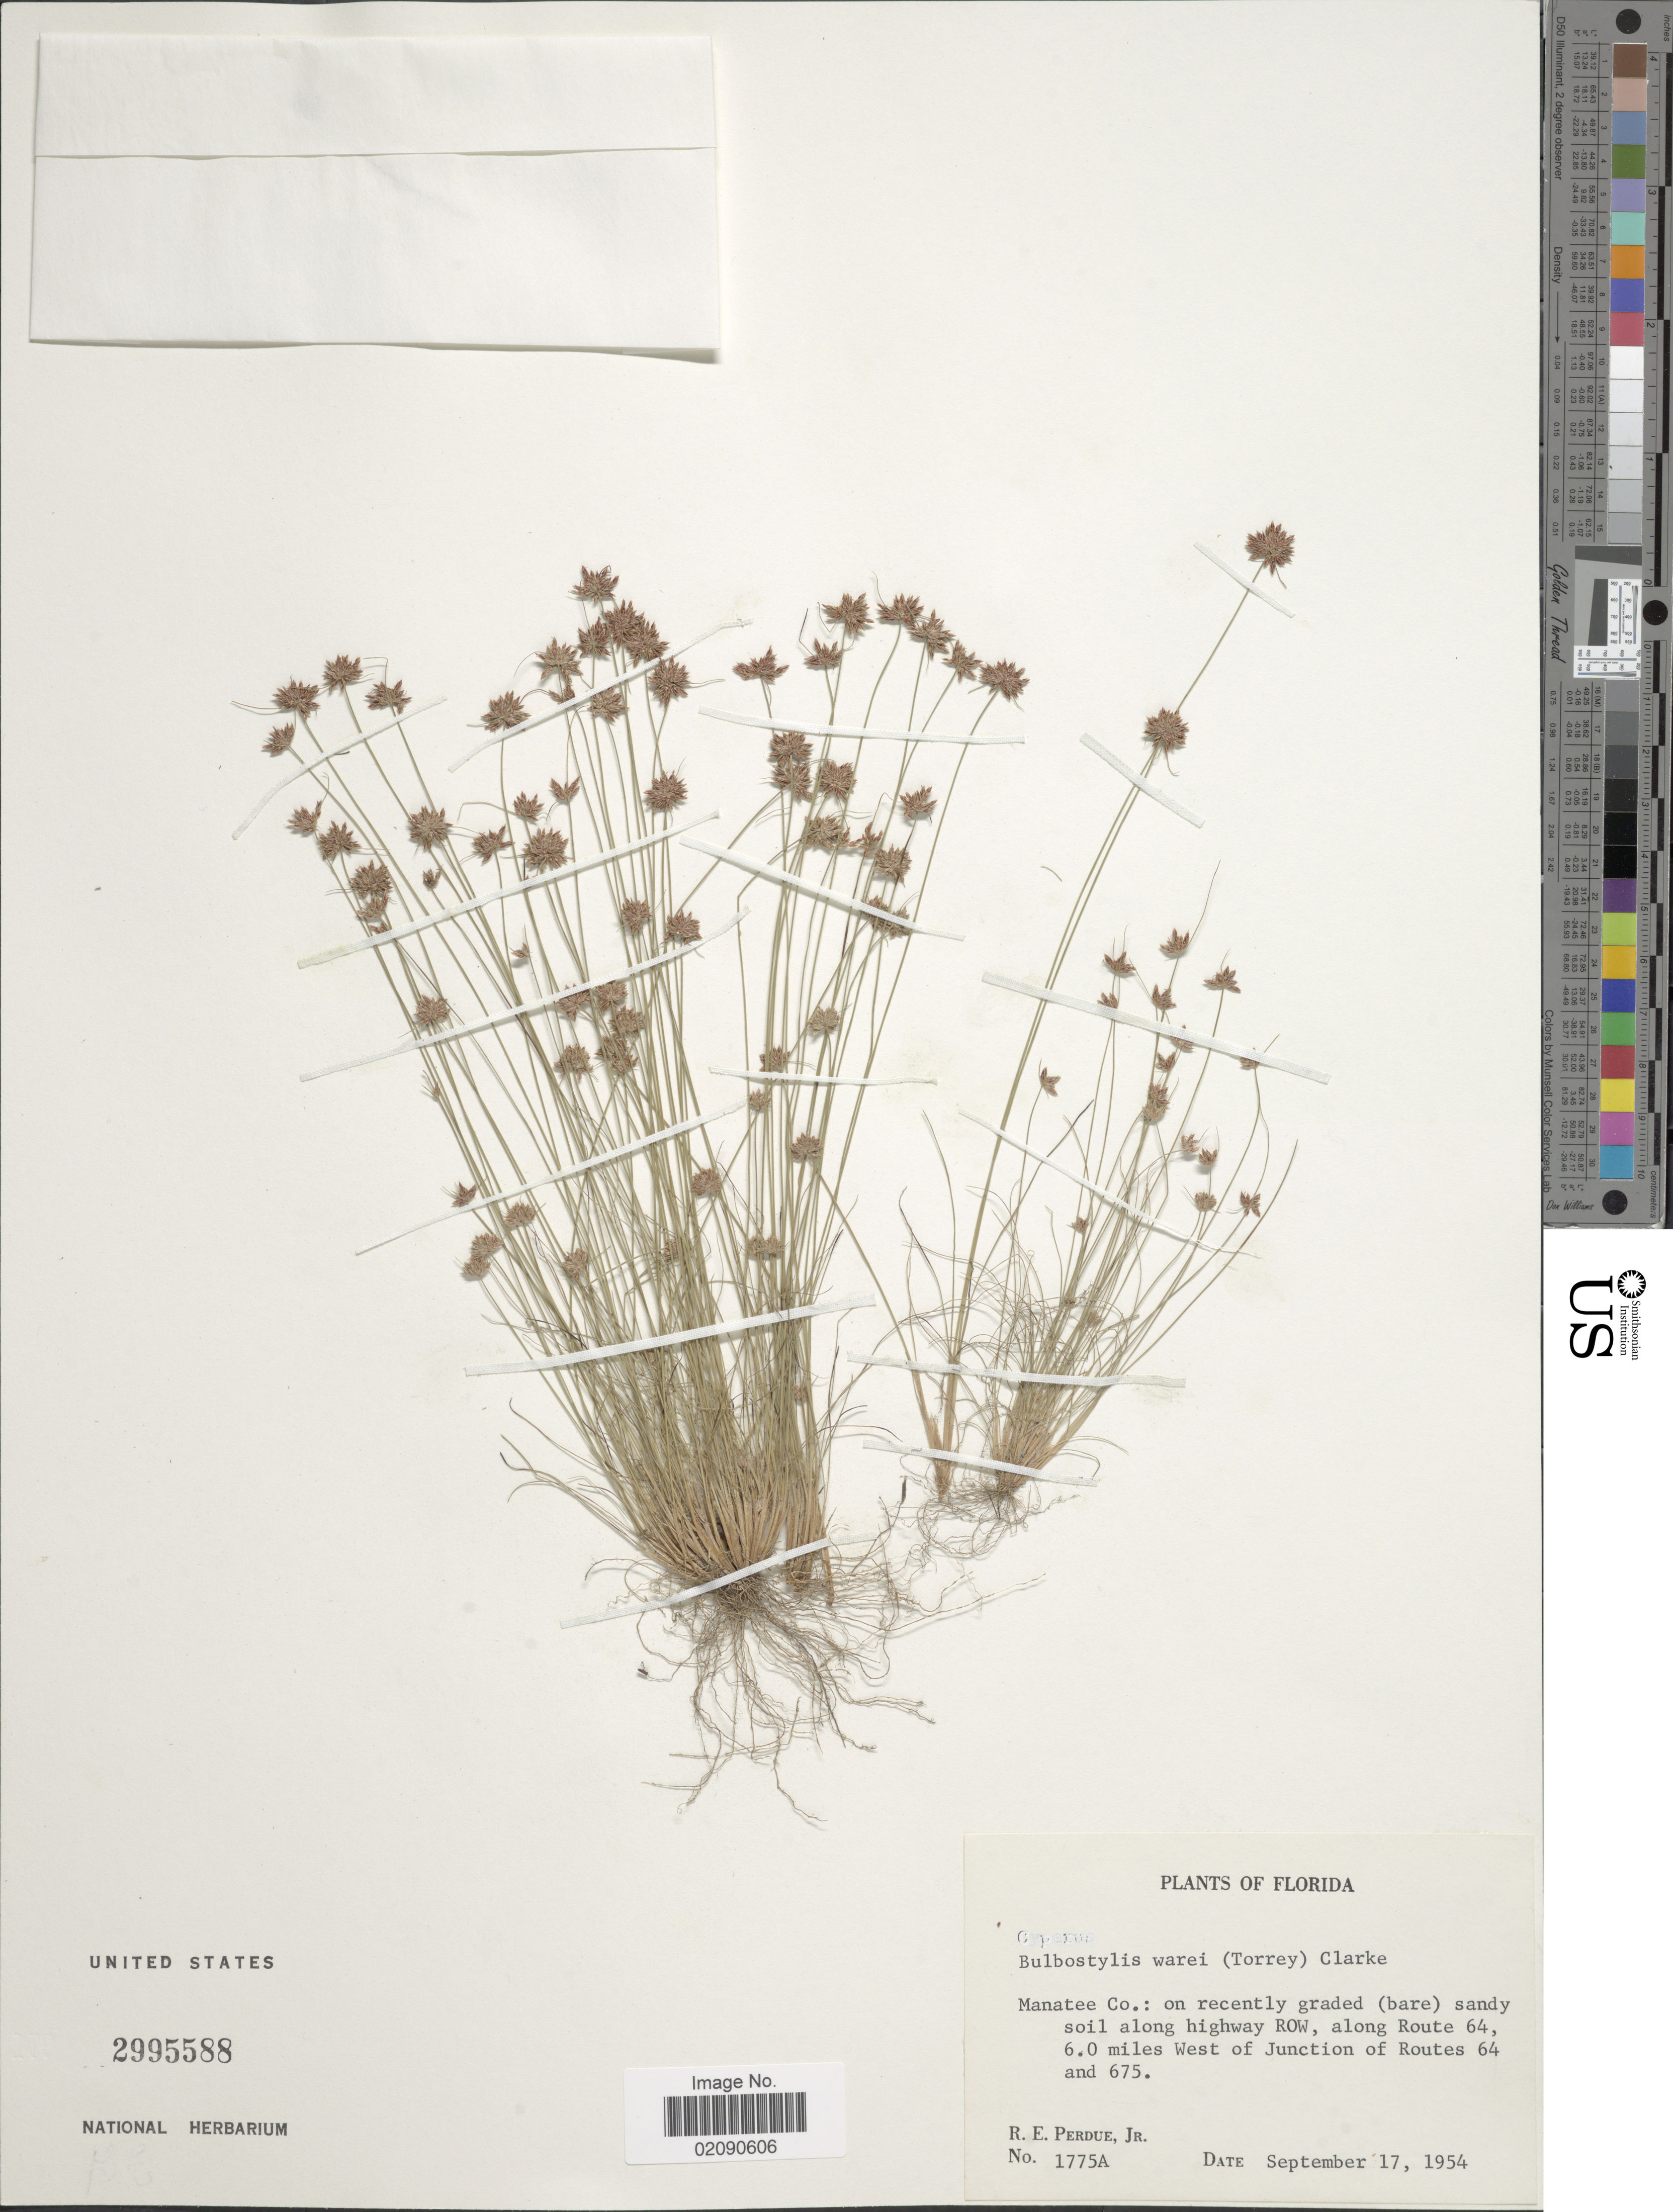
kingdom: Plantae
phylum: Tracheophyta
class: Liliopsida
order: Poales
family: Cyperaceae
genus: Bulbostylis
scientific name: Bulbostylis warei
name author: (Torr.) C.B. Clarke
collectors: R. E. Perdue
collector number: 1775A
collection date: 1954-09-17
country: United States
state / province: Florida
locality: Manatee Co.: on recently graded (bare) sandy soil along highway ROW, along Route 64, 6.0 miles West of Junction of Routes 64 and 675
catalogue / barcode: US 2995588